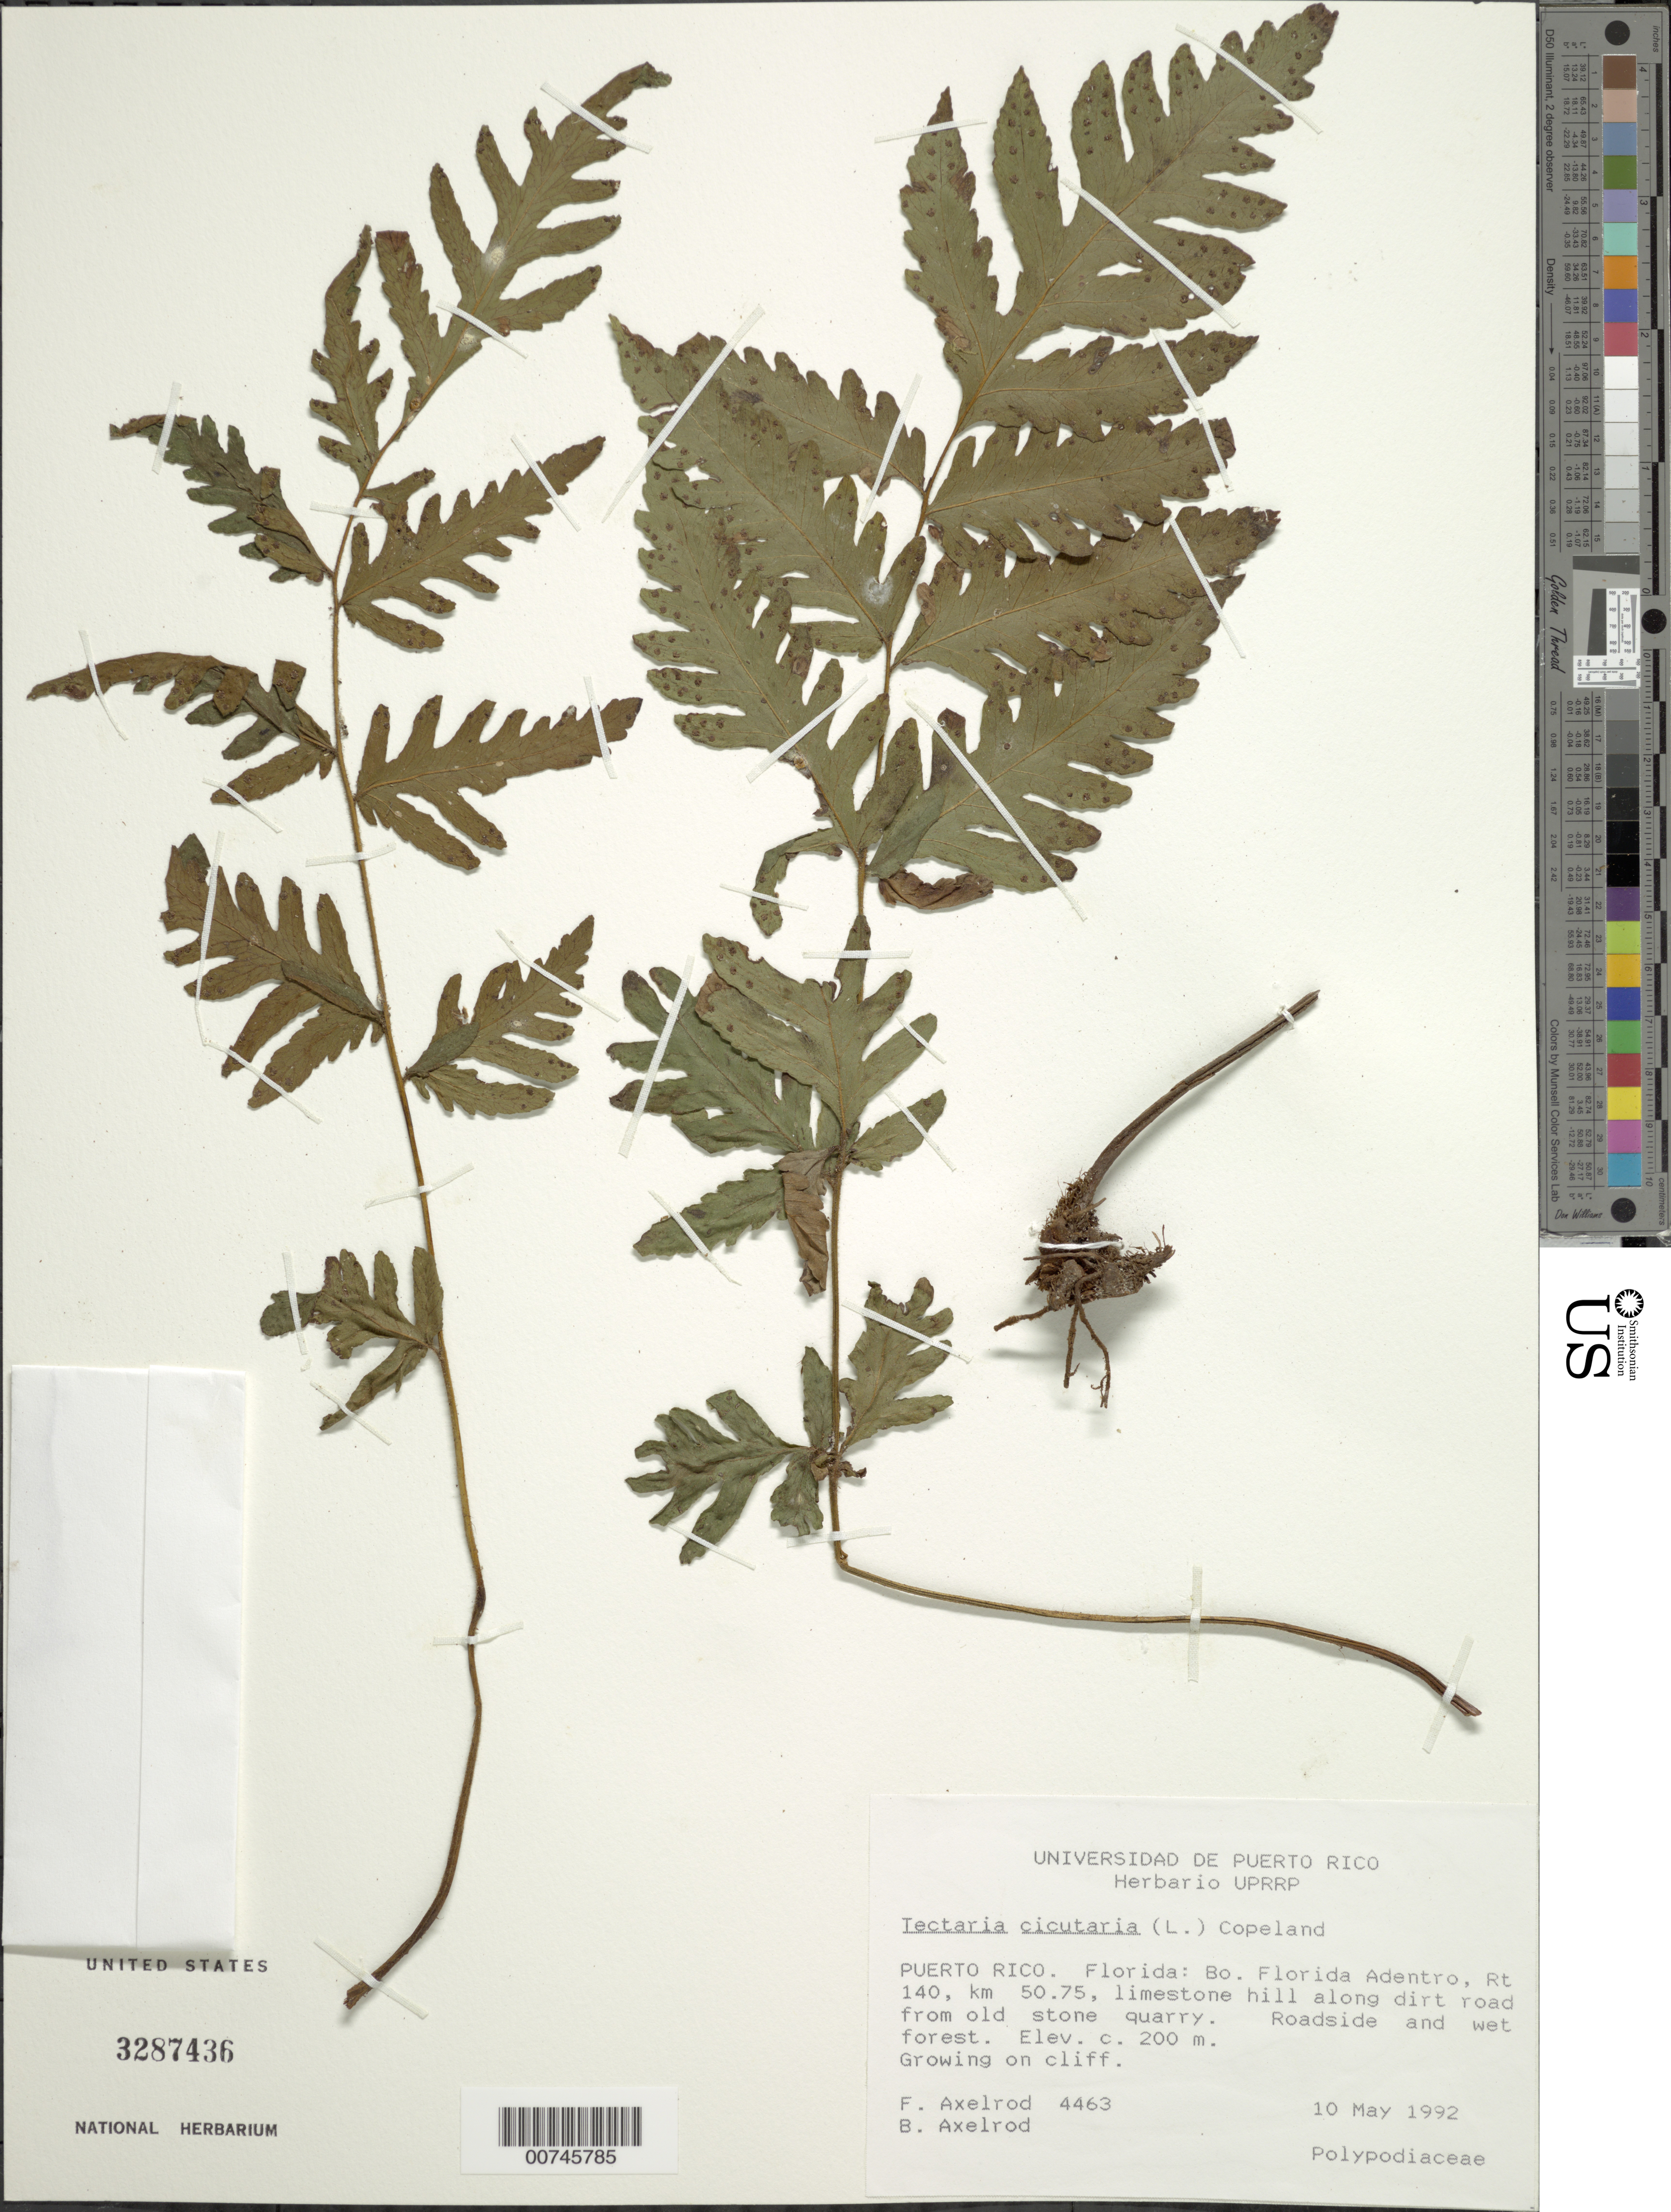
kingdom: Plantae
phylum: Tracheophyta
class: Polypodiopsida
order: Polypodiales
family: Tectariaceae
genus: Tectaria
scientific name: Tectaria cicutaria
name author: (L.) Copel.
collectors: F. S. Axelrod & B. Axelrod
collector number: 4463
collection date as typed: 10 May 1992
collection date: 1992-05-10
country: Puerto Rico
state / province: Florida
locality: Florida: Barrio Florida Adentro, Rt 140, km 50.75, limestone hill along dirt road from old stone quarry. Roadside and wet forest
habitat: Growing on cliff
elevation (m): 200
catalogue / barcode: US 3287436